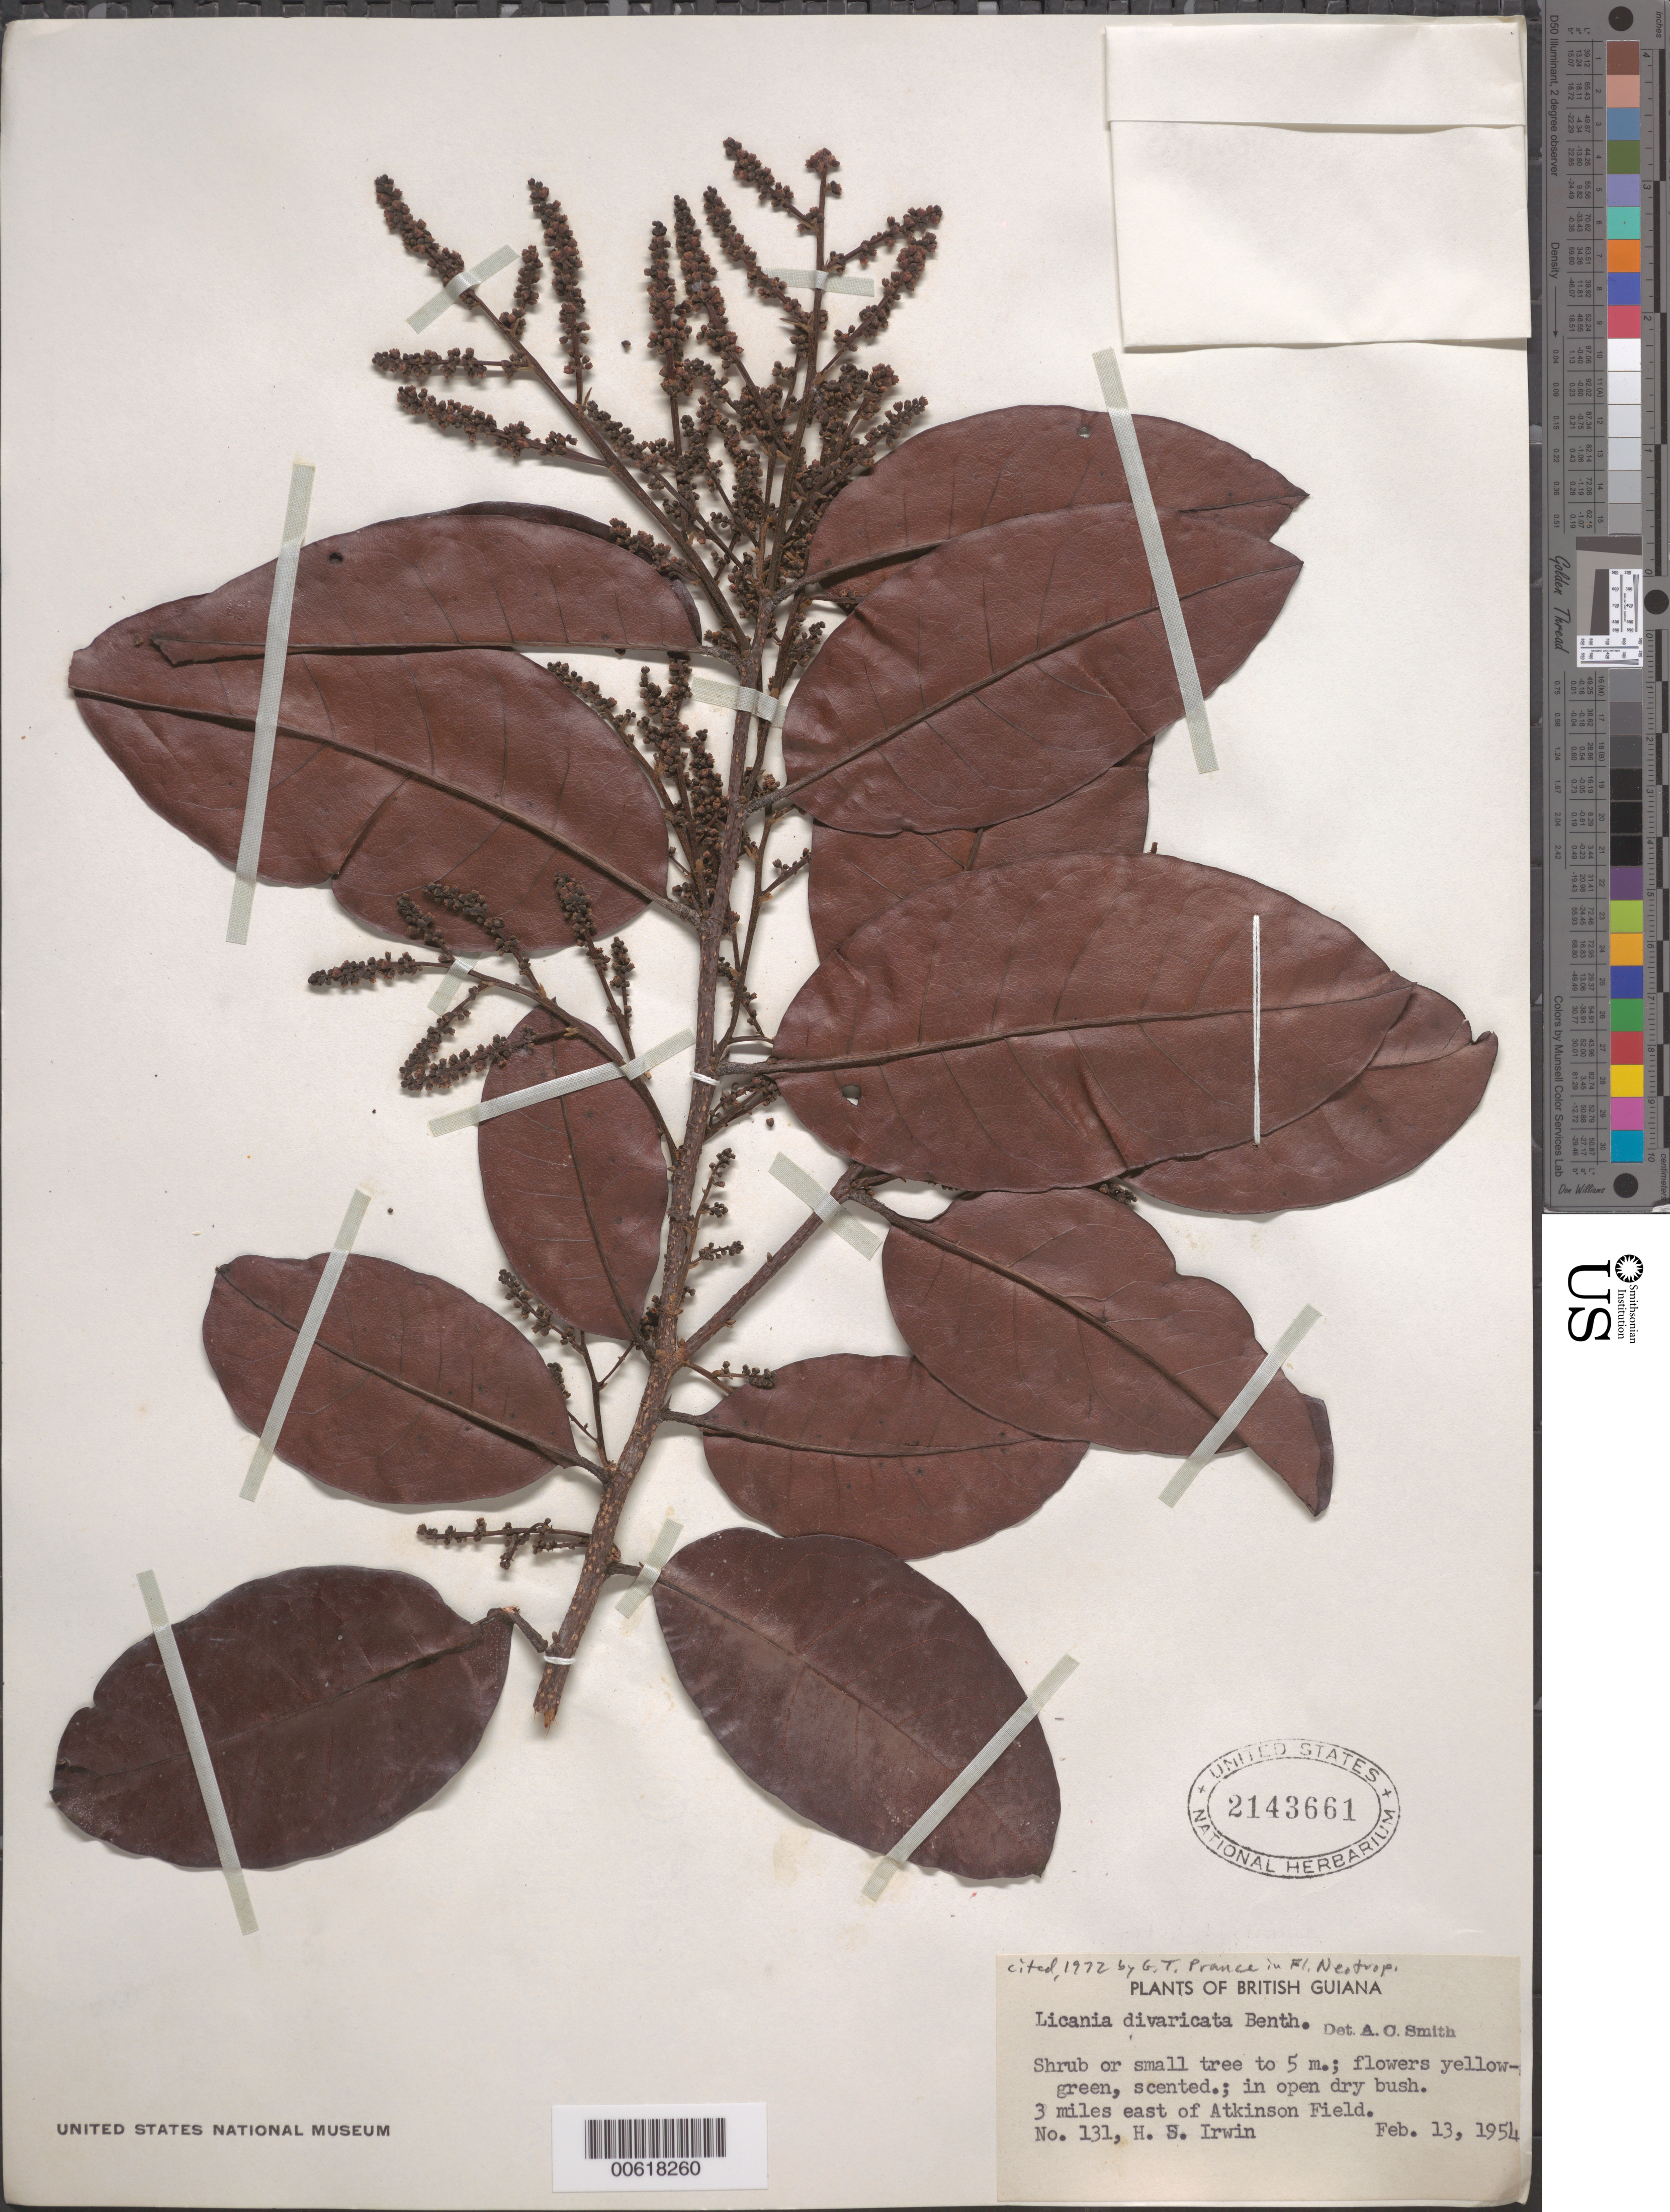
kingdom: Plantae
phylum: Tracheophyta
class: Magnoliopsida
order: Malpighiales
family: Chrysobalanaceae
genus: Hymenopus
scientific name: Hymenopus divaricatus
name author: (Benth.) Sothers & Prance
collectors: H. Irwin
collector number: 131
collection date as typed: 13-Feb-54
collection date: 1954-02-13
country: Guyana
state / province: Demerara-Mahaica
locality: Atkinson Field, 3 mi. E of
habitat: Open dry bush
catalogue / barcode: US 2143661